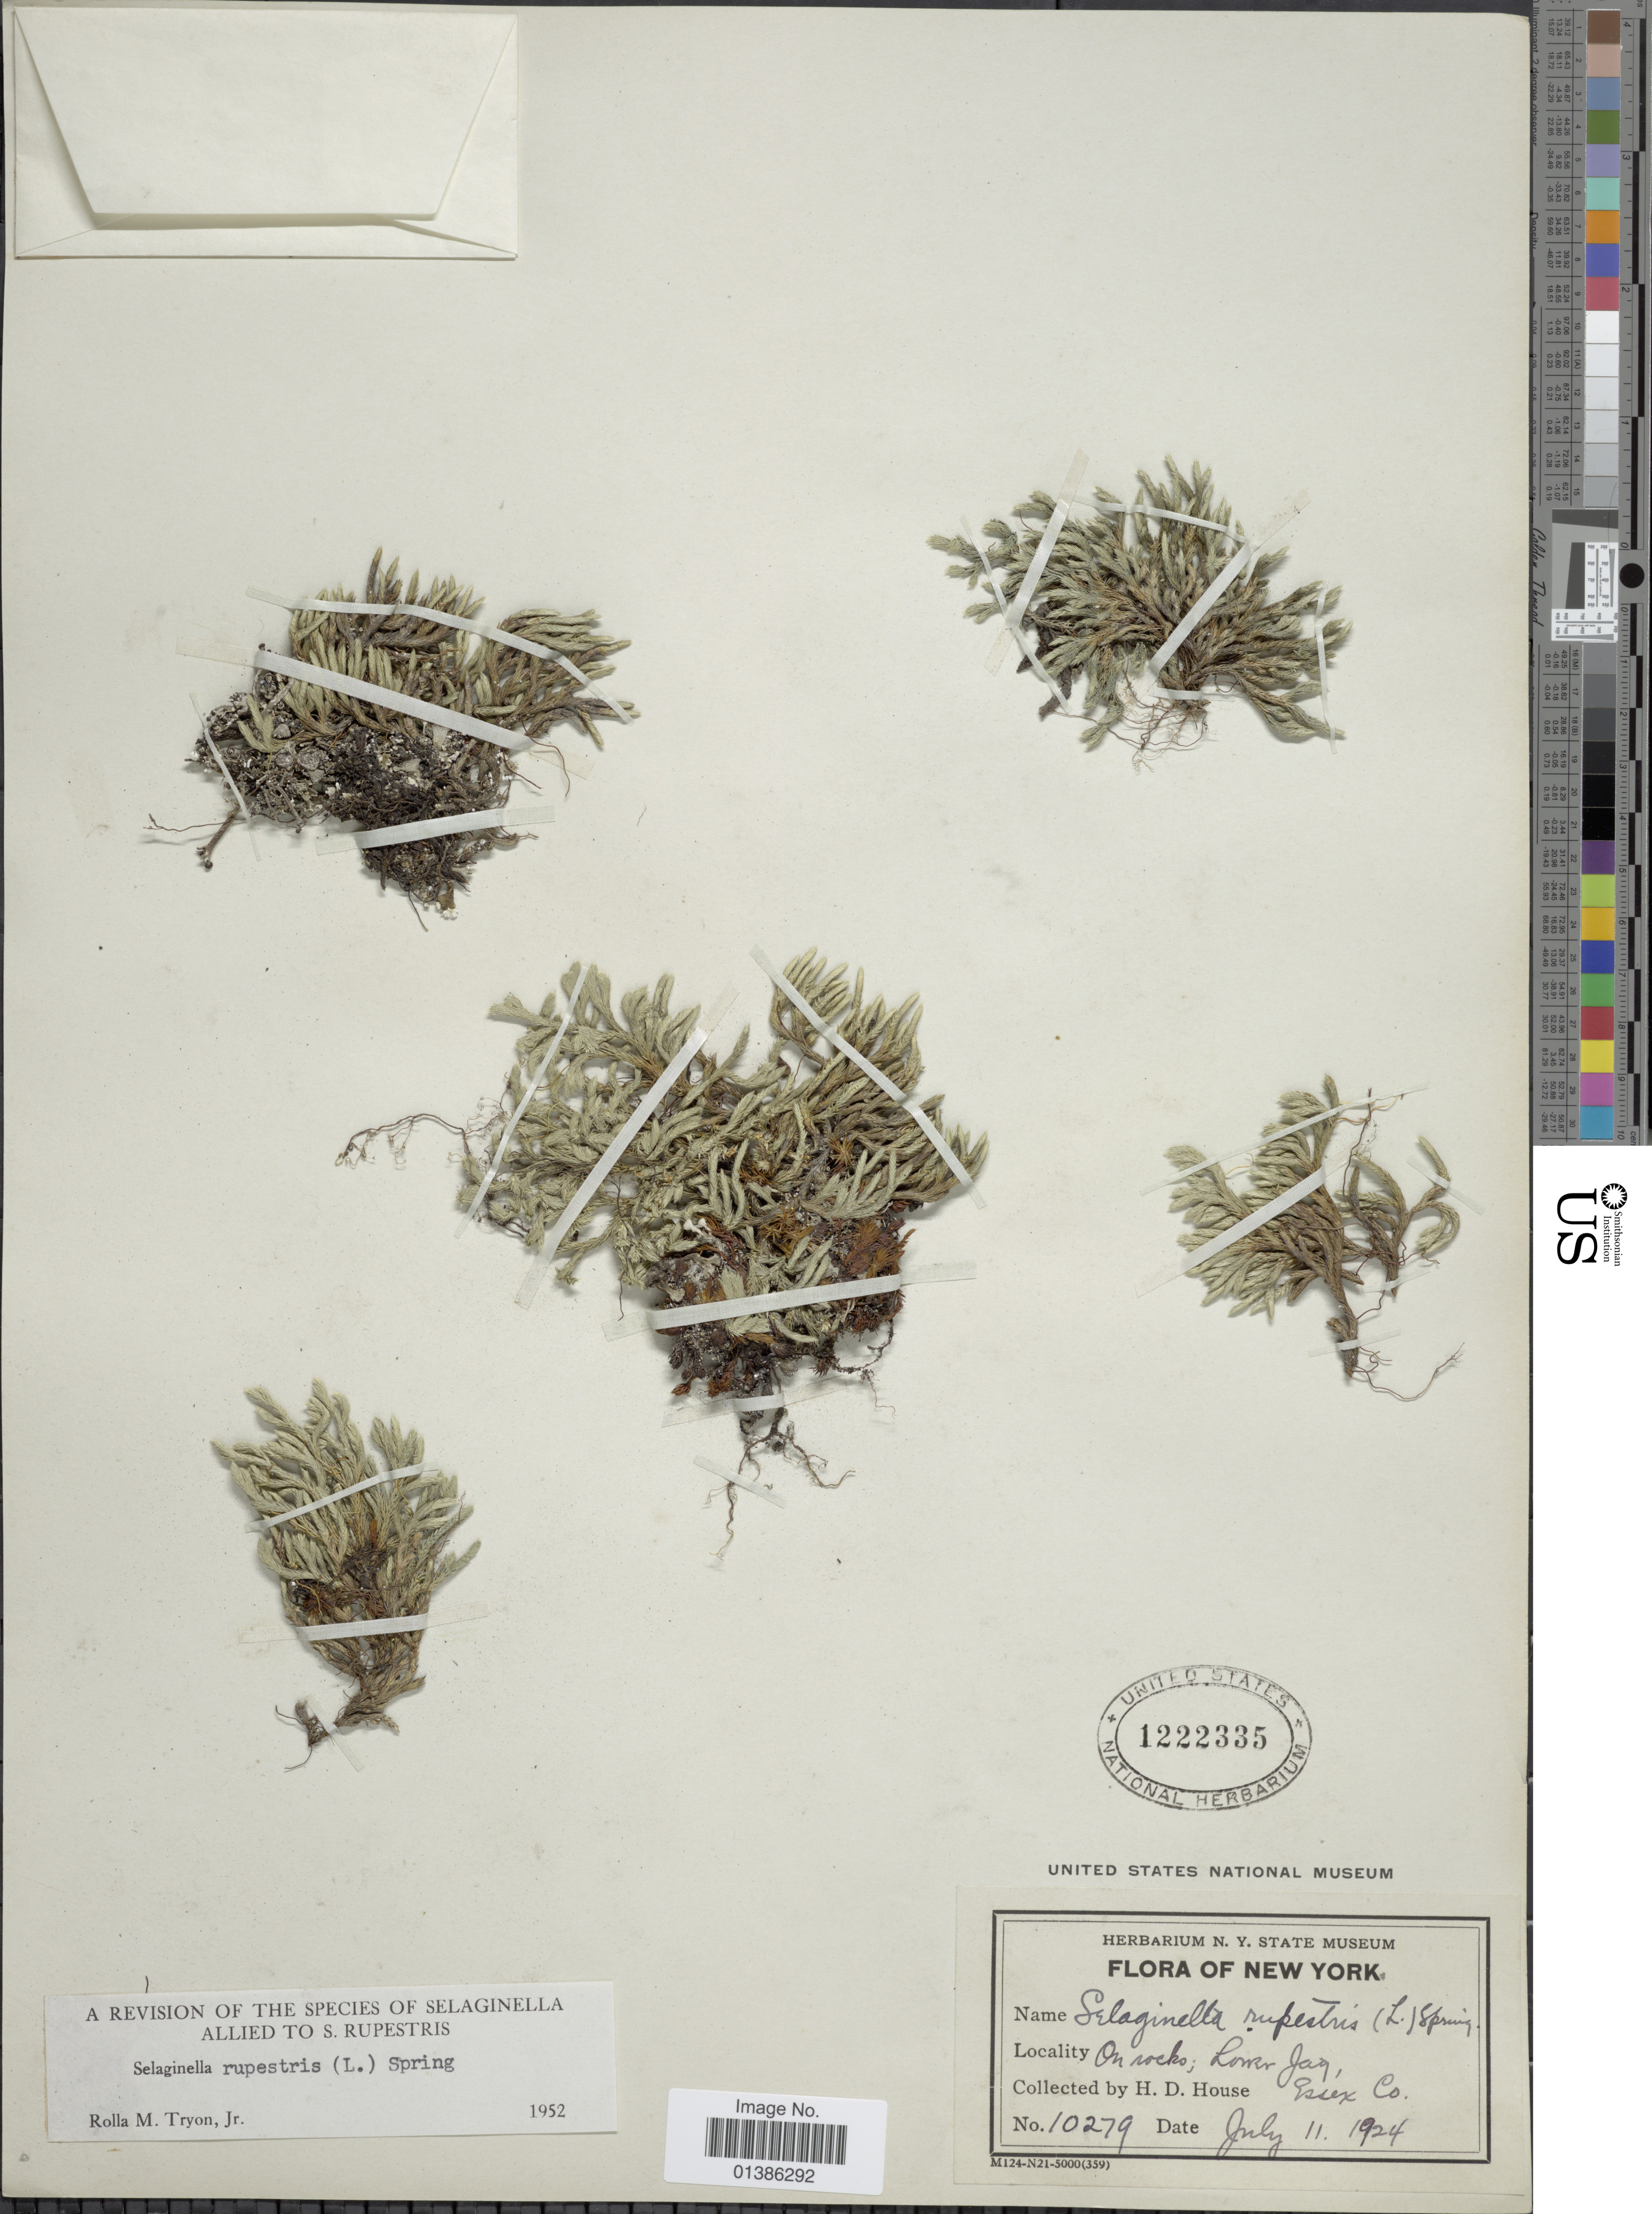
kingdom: Plantae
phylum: Tracheophyta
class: Lycopodiopsida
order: Selaginellales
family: Selaginellaceae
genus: Selaginella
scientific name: Selaginella rupestris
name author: (L.) Spring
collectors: H. D. House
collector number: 10279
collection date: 1924-07-11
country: United States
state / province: New York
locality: Lower Jay, Essex Co.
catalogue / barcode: US 1222335